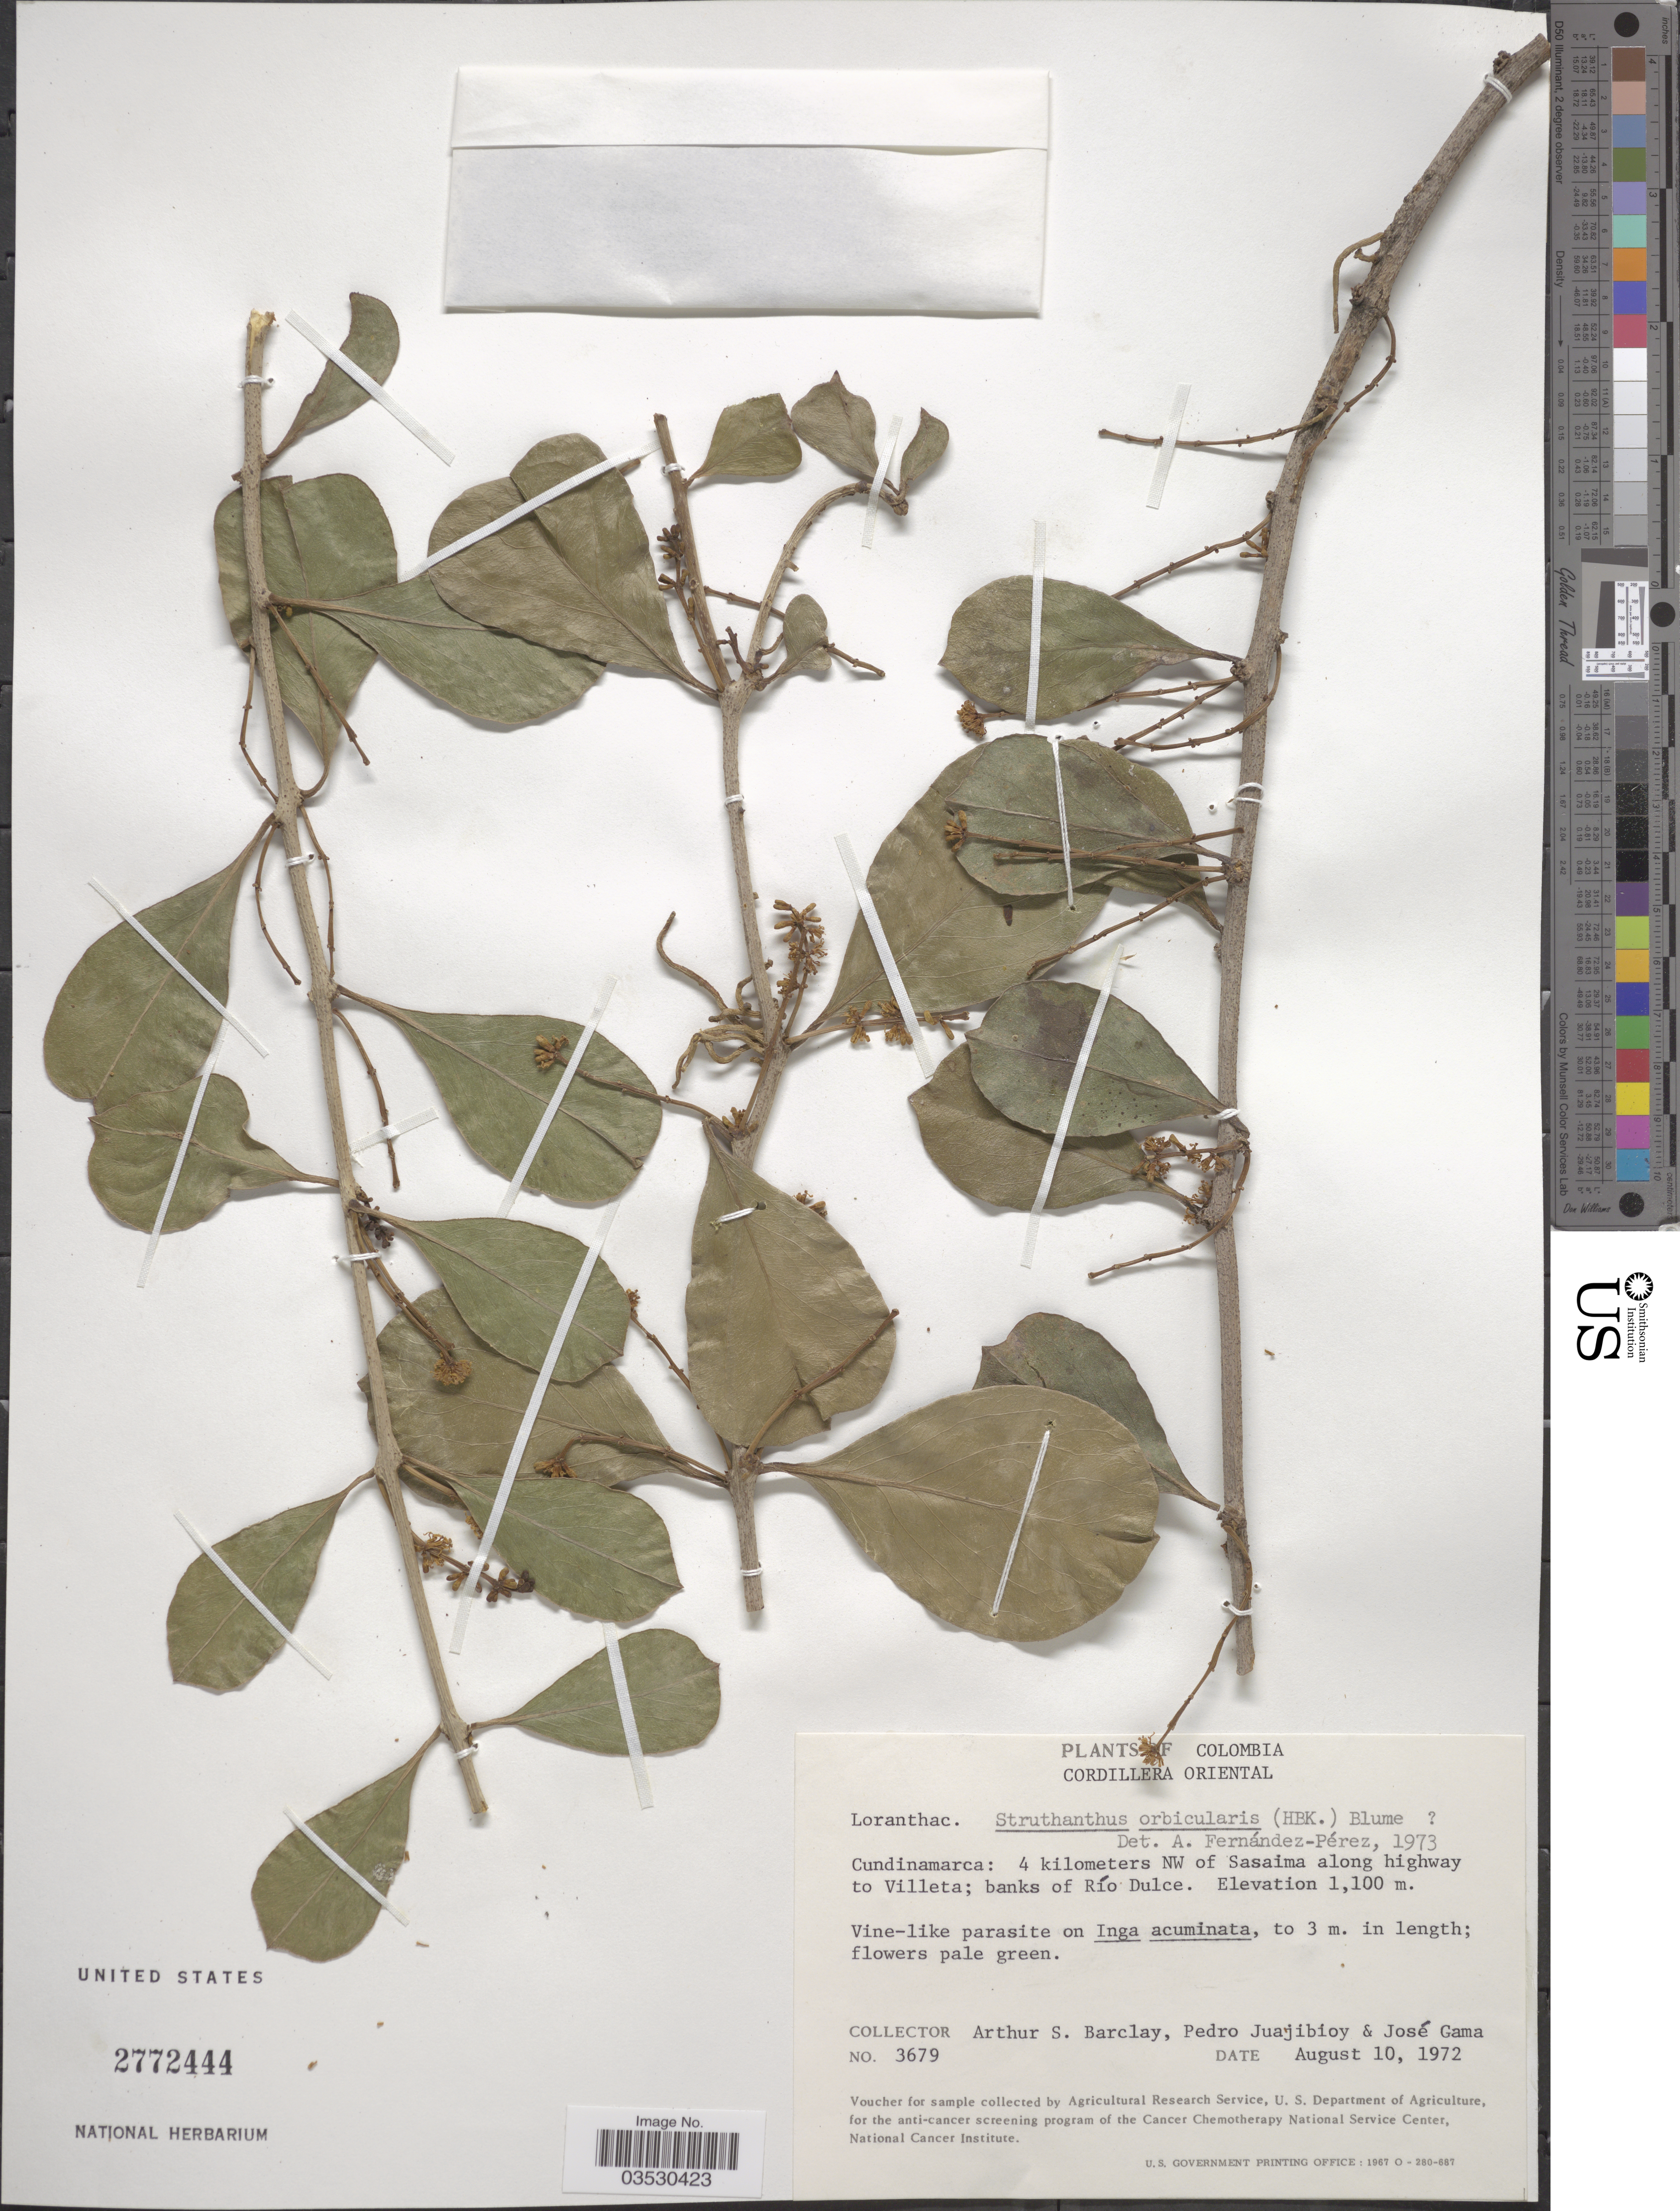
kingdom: Plantae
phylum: Tracheophyta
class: Magnoliopsida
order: Santalales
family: Loranthaceae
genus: Struthanthus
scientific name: Struthanthus orbicularis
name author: (Kunth) Blume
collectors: A. S. Barclay, P. Juajibioy & J. Gama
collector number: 3679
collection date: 1972-08-10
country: Colombia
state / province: Cundinamarca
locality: Cordillera Oriental. 4 kilometers NW of Sasaima along highway to Villeta; banks of Río Dulce.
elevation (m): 1100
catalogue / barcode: US 2772444